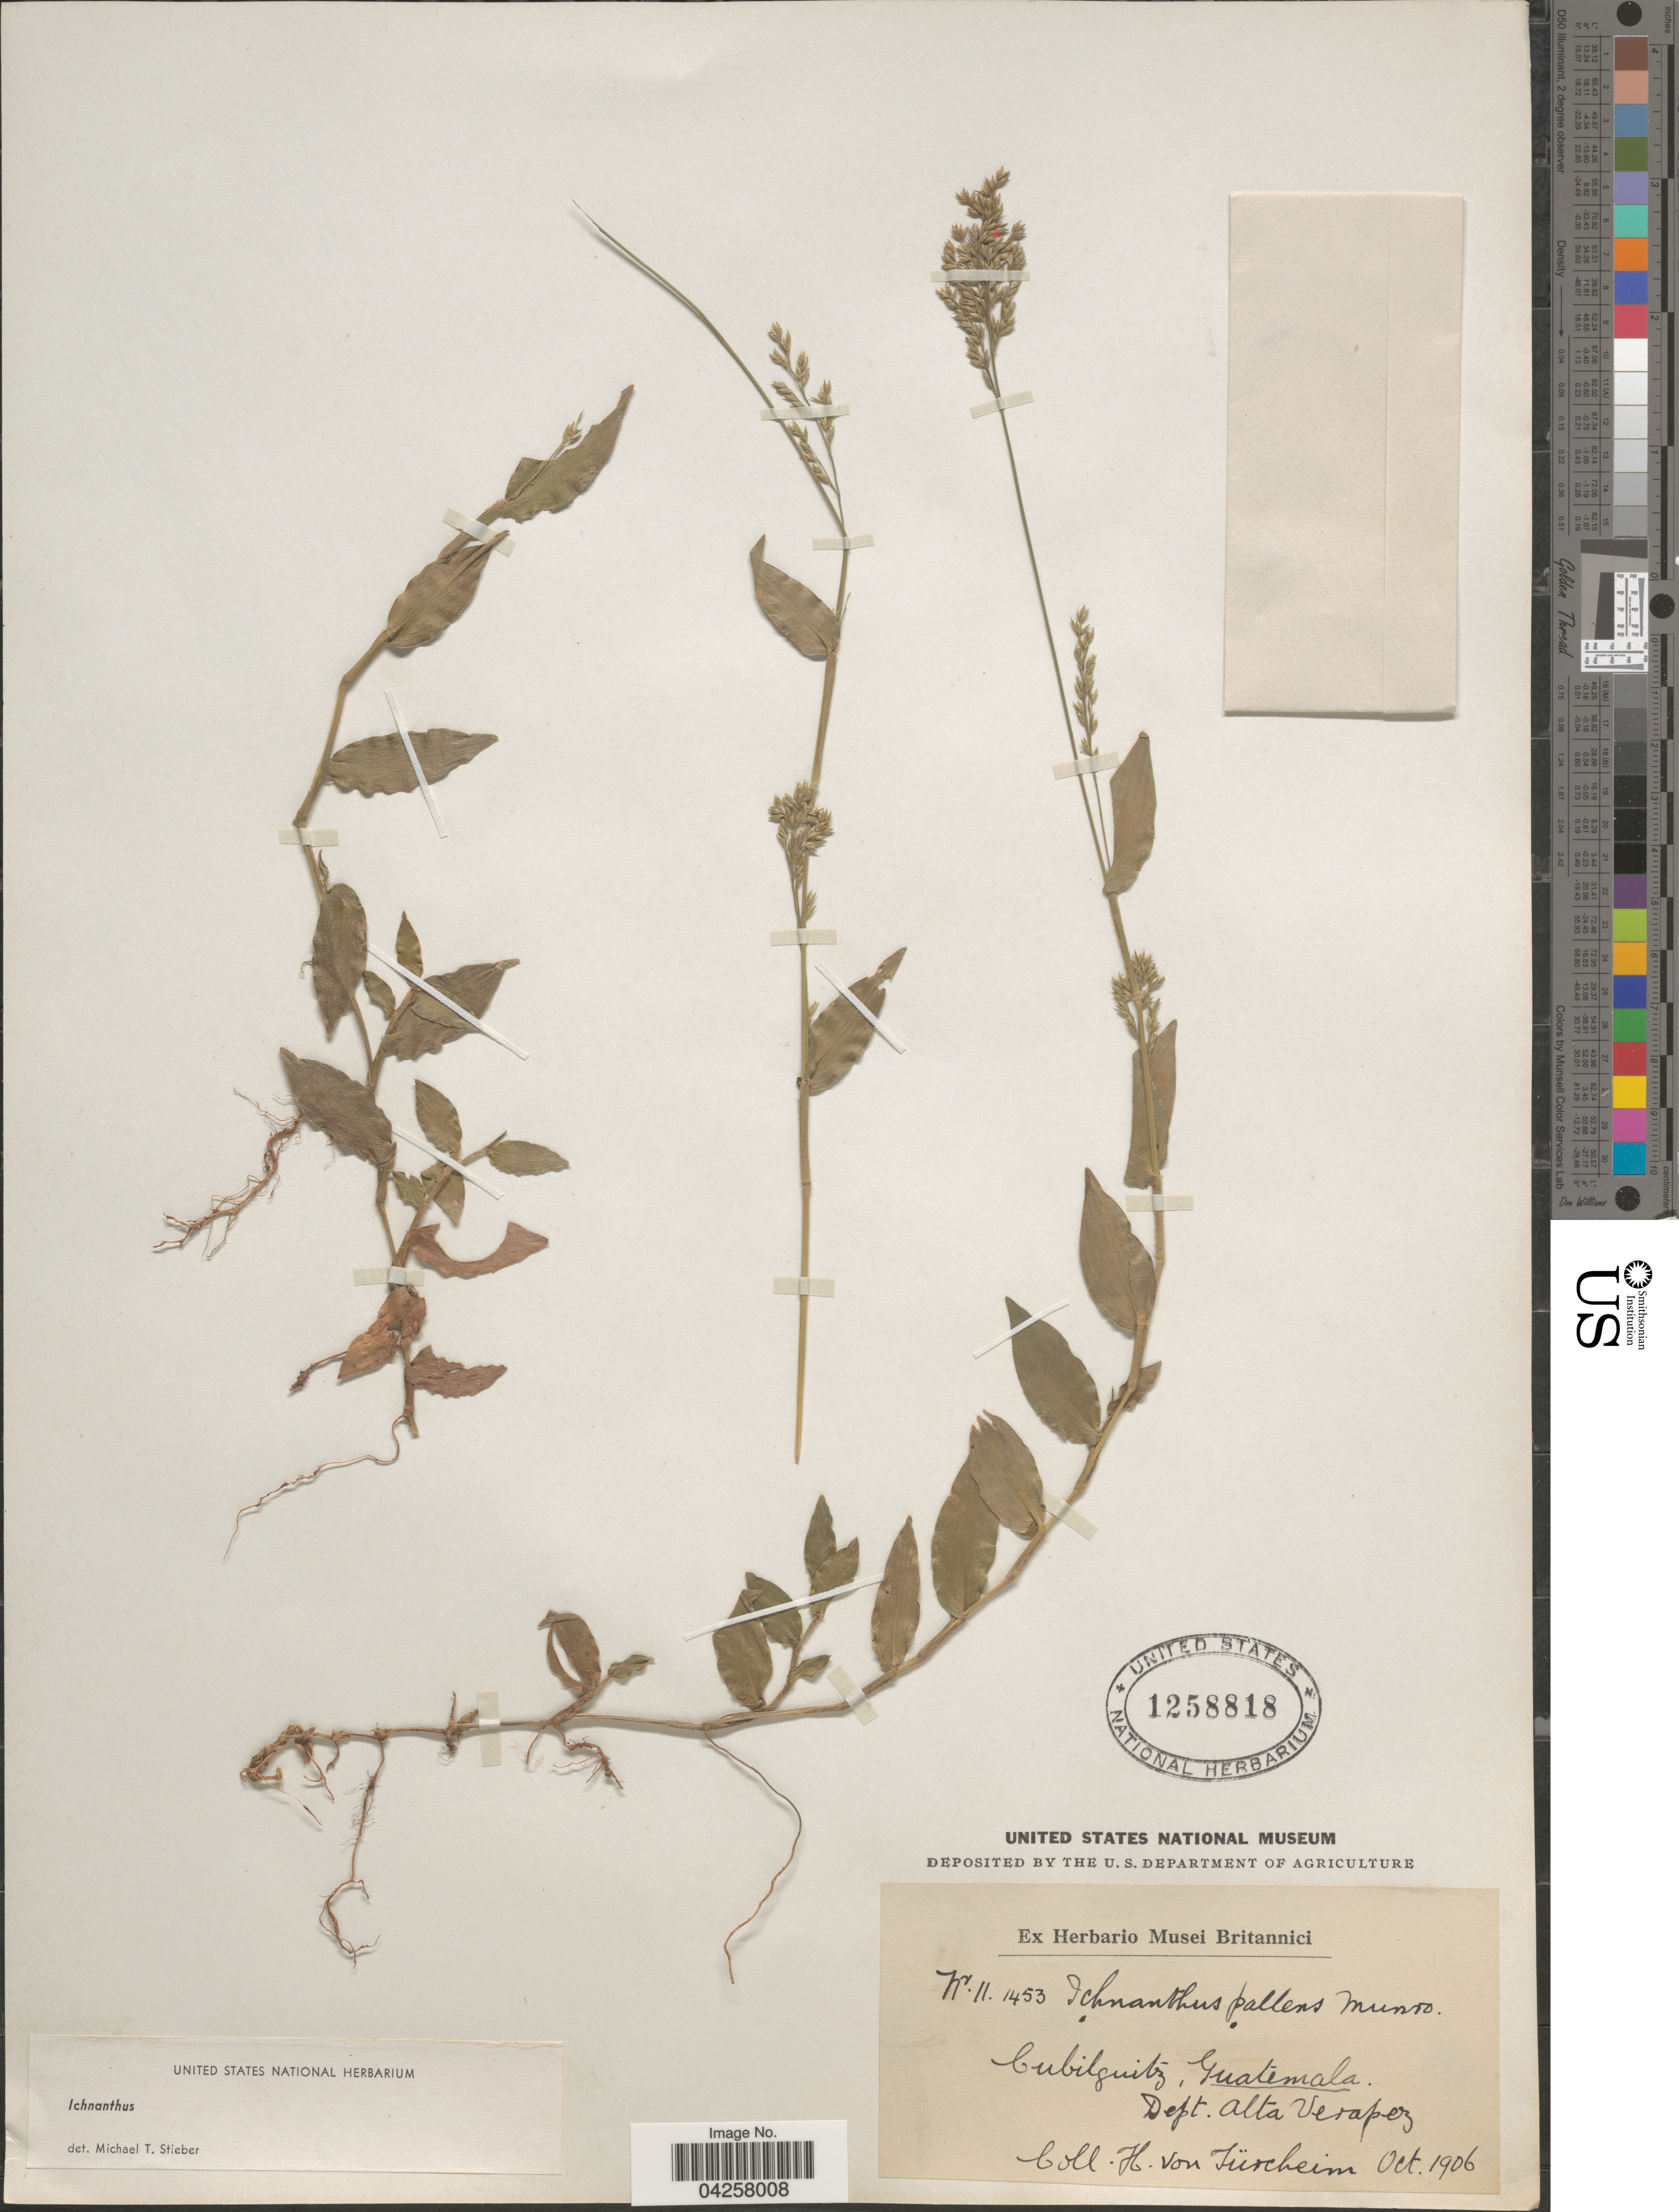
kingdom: Plantae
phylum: Tracheophyta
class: Liliopsida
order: Poales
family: Poaceae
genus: Ichnanthus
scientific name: Ichnanthus pallens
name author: (Sw.) Munro ex Benth.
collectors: -. De Türckheim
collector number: II.1453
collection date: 1906-10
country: Guatemala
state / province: Alta Verapaz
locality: Cubilquitz, Dept. Alta Verapaz.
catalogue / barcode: US 1258818